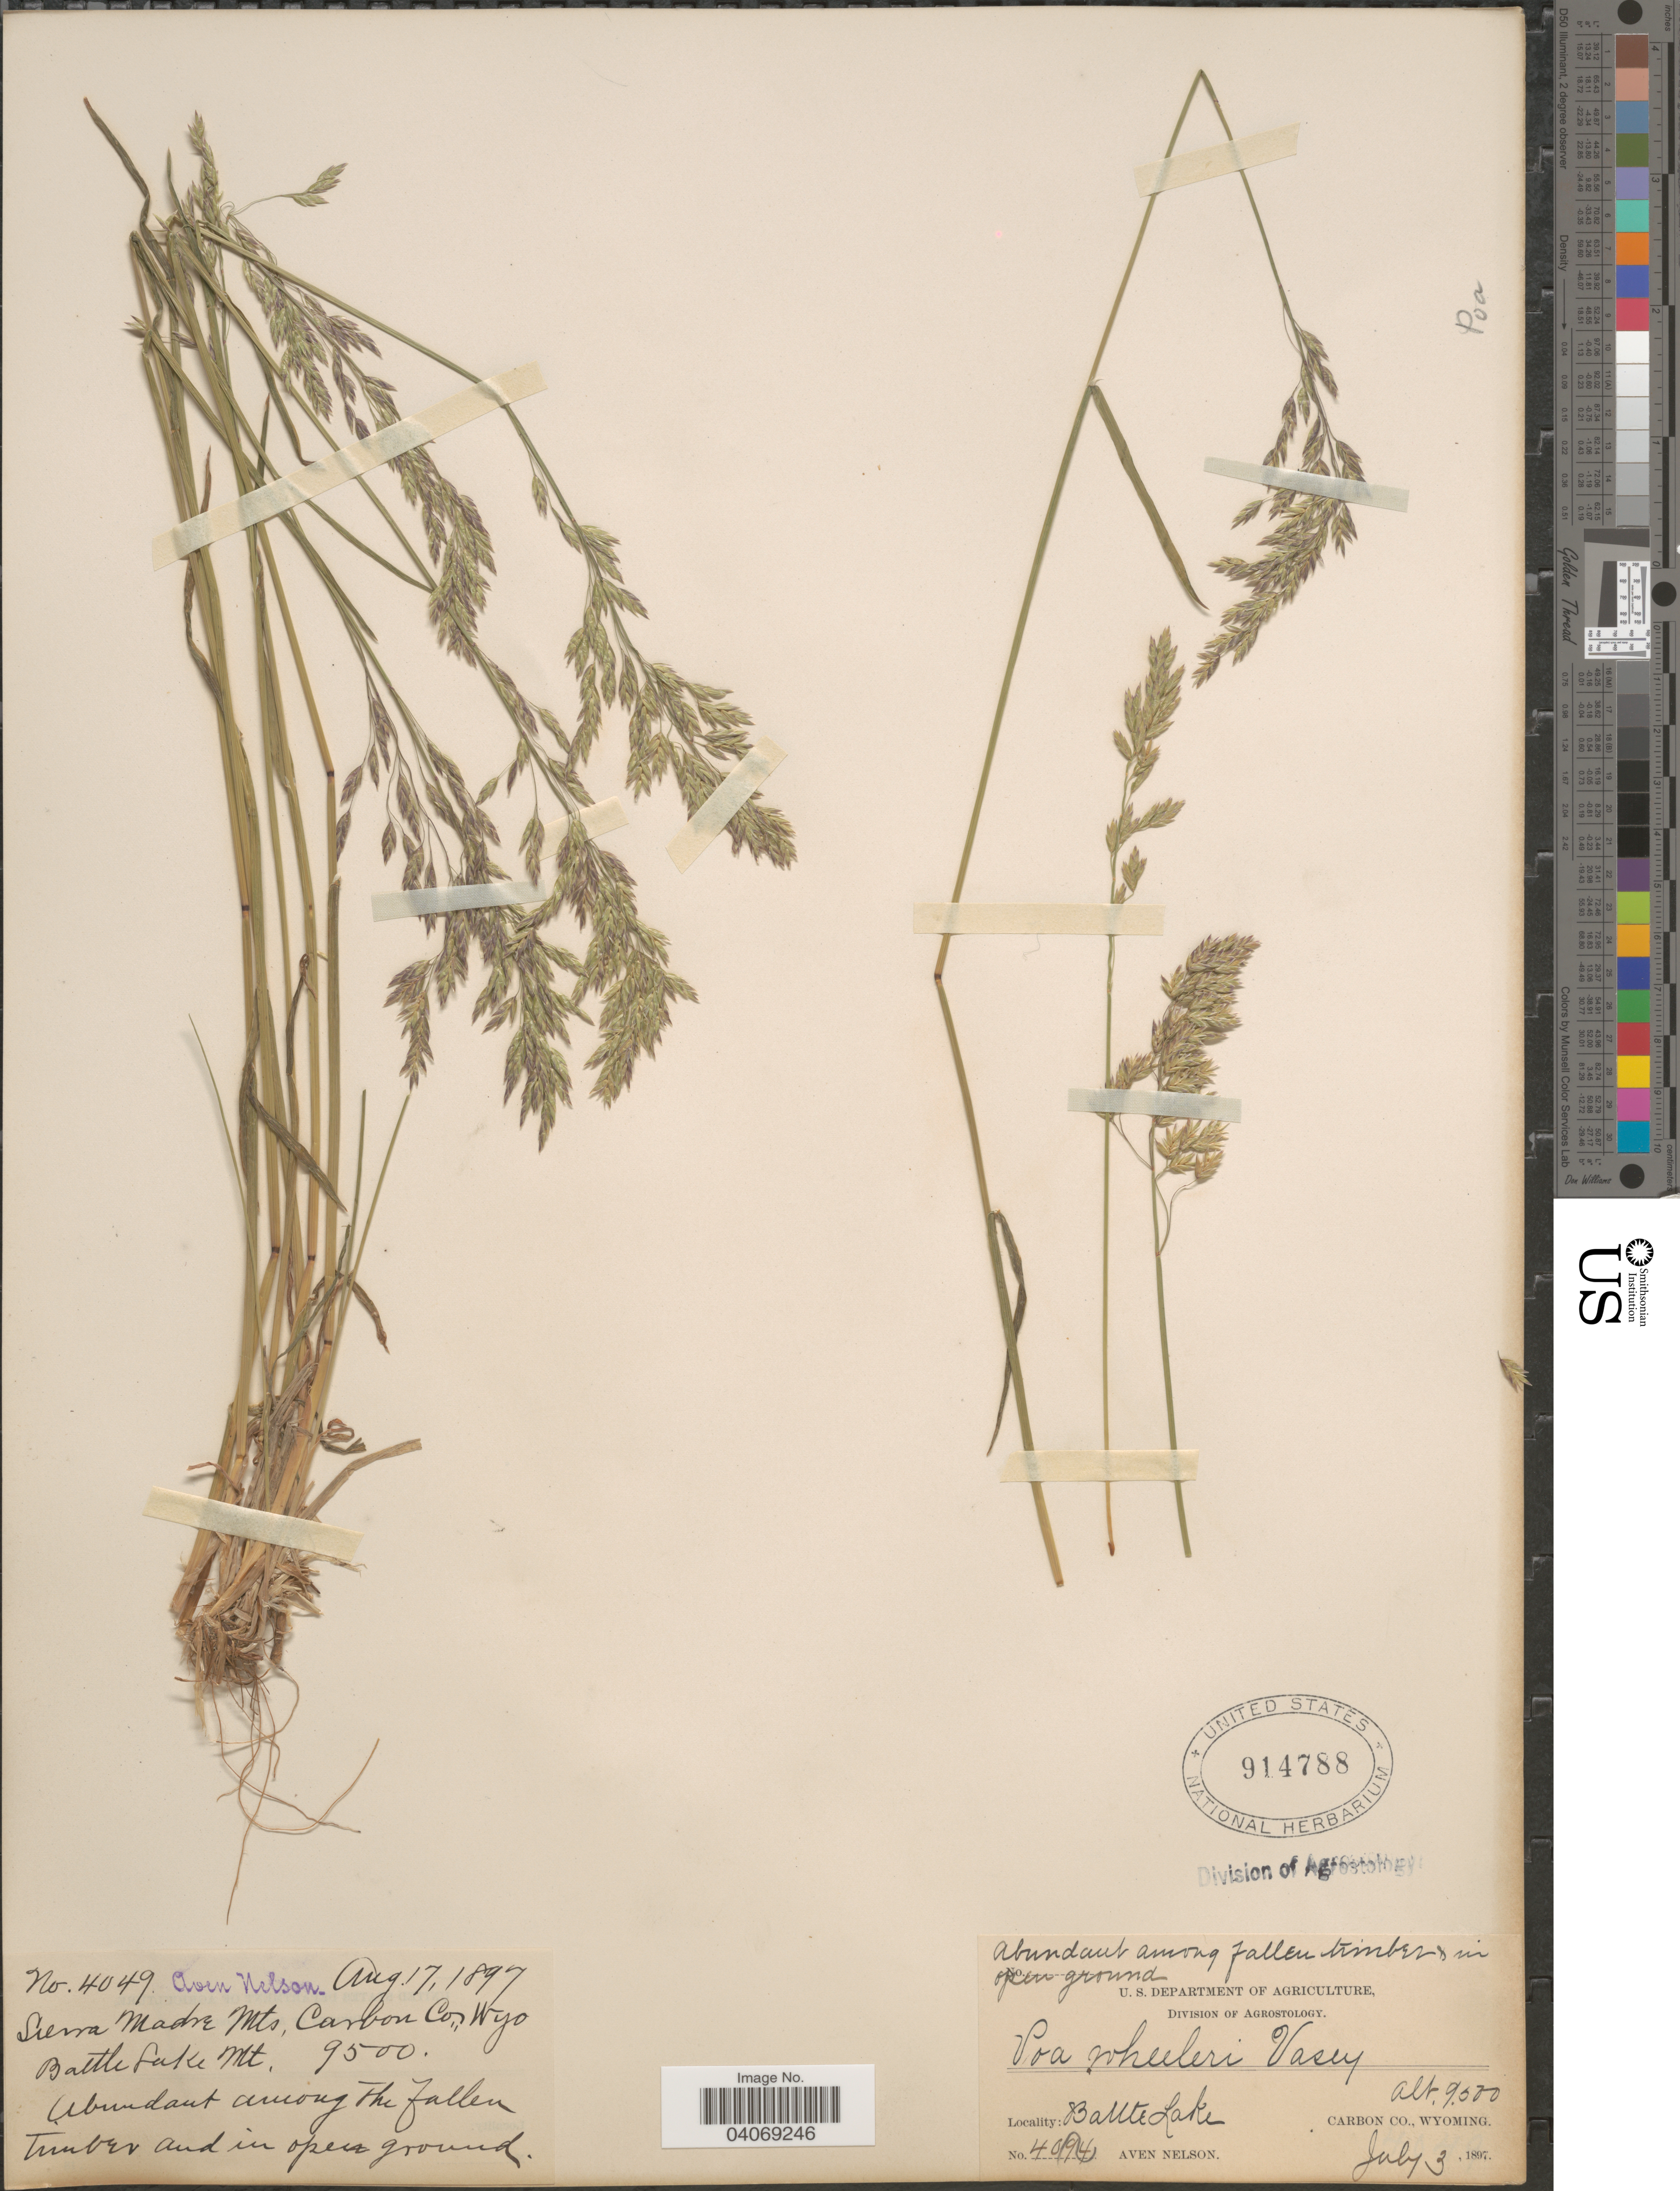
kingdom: Plantae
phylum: Tracheophyta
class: Liliopsida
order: Poales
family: Poaceae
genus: Poa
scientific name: Poa wheeleri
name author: Vasey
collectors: A. Nelson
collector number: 4094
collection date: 1897-07-03/1897-08-17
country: United States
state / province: Wyoming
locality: Batlle Lake. Carbon Co. Sierra Madre Mts. Abundant among the fallen timbers and in open ground.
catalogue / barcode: US 914788